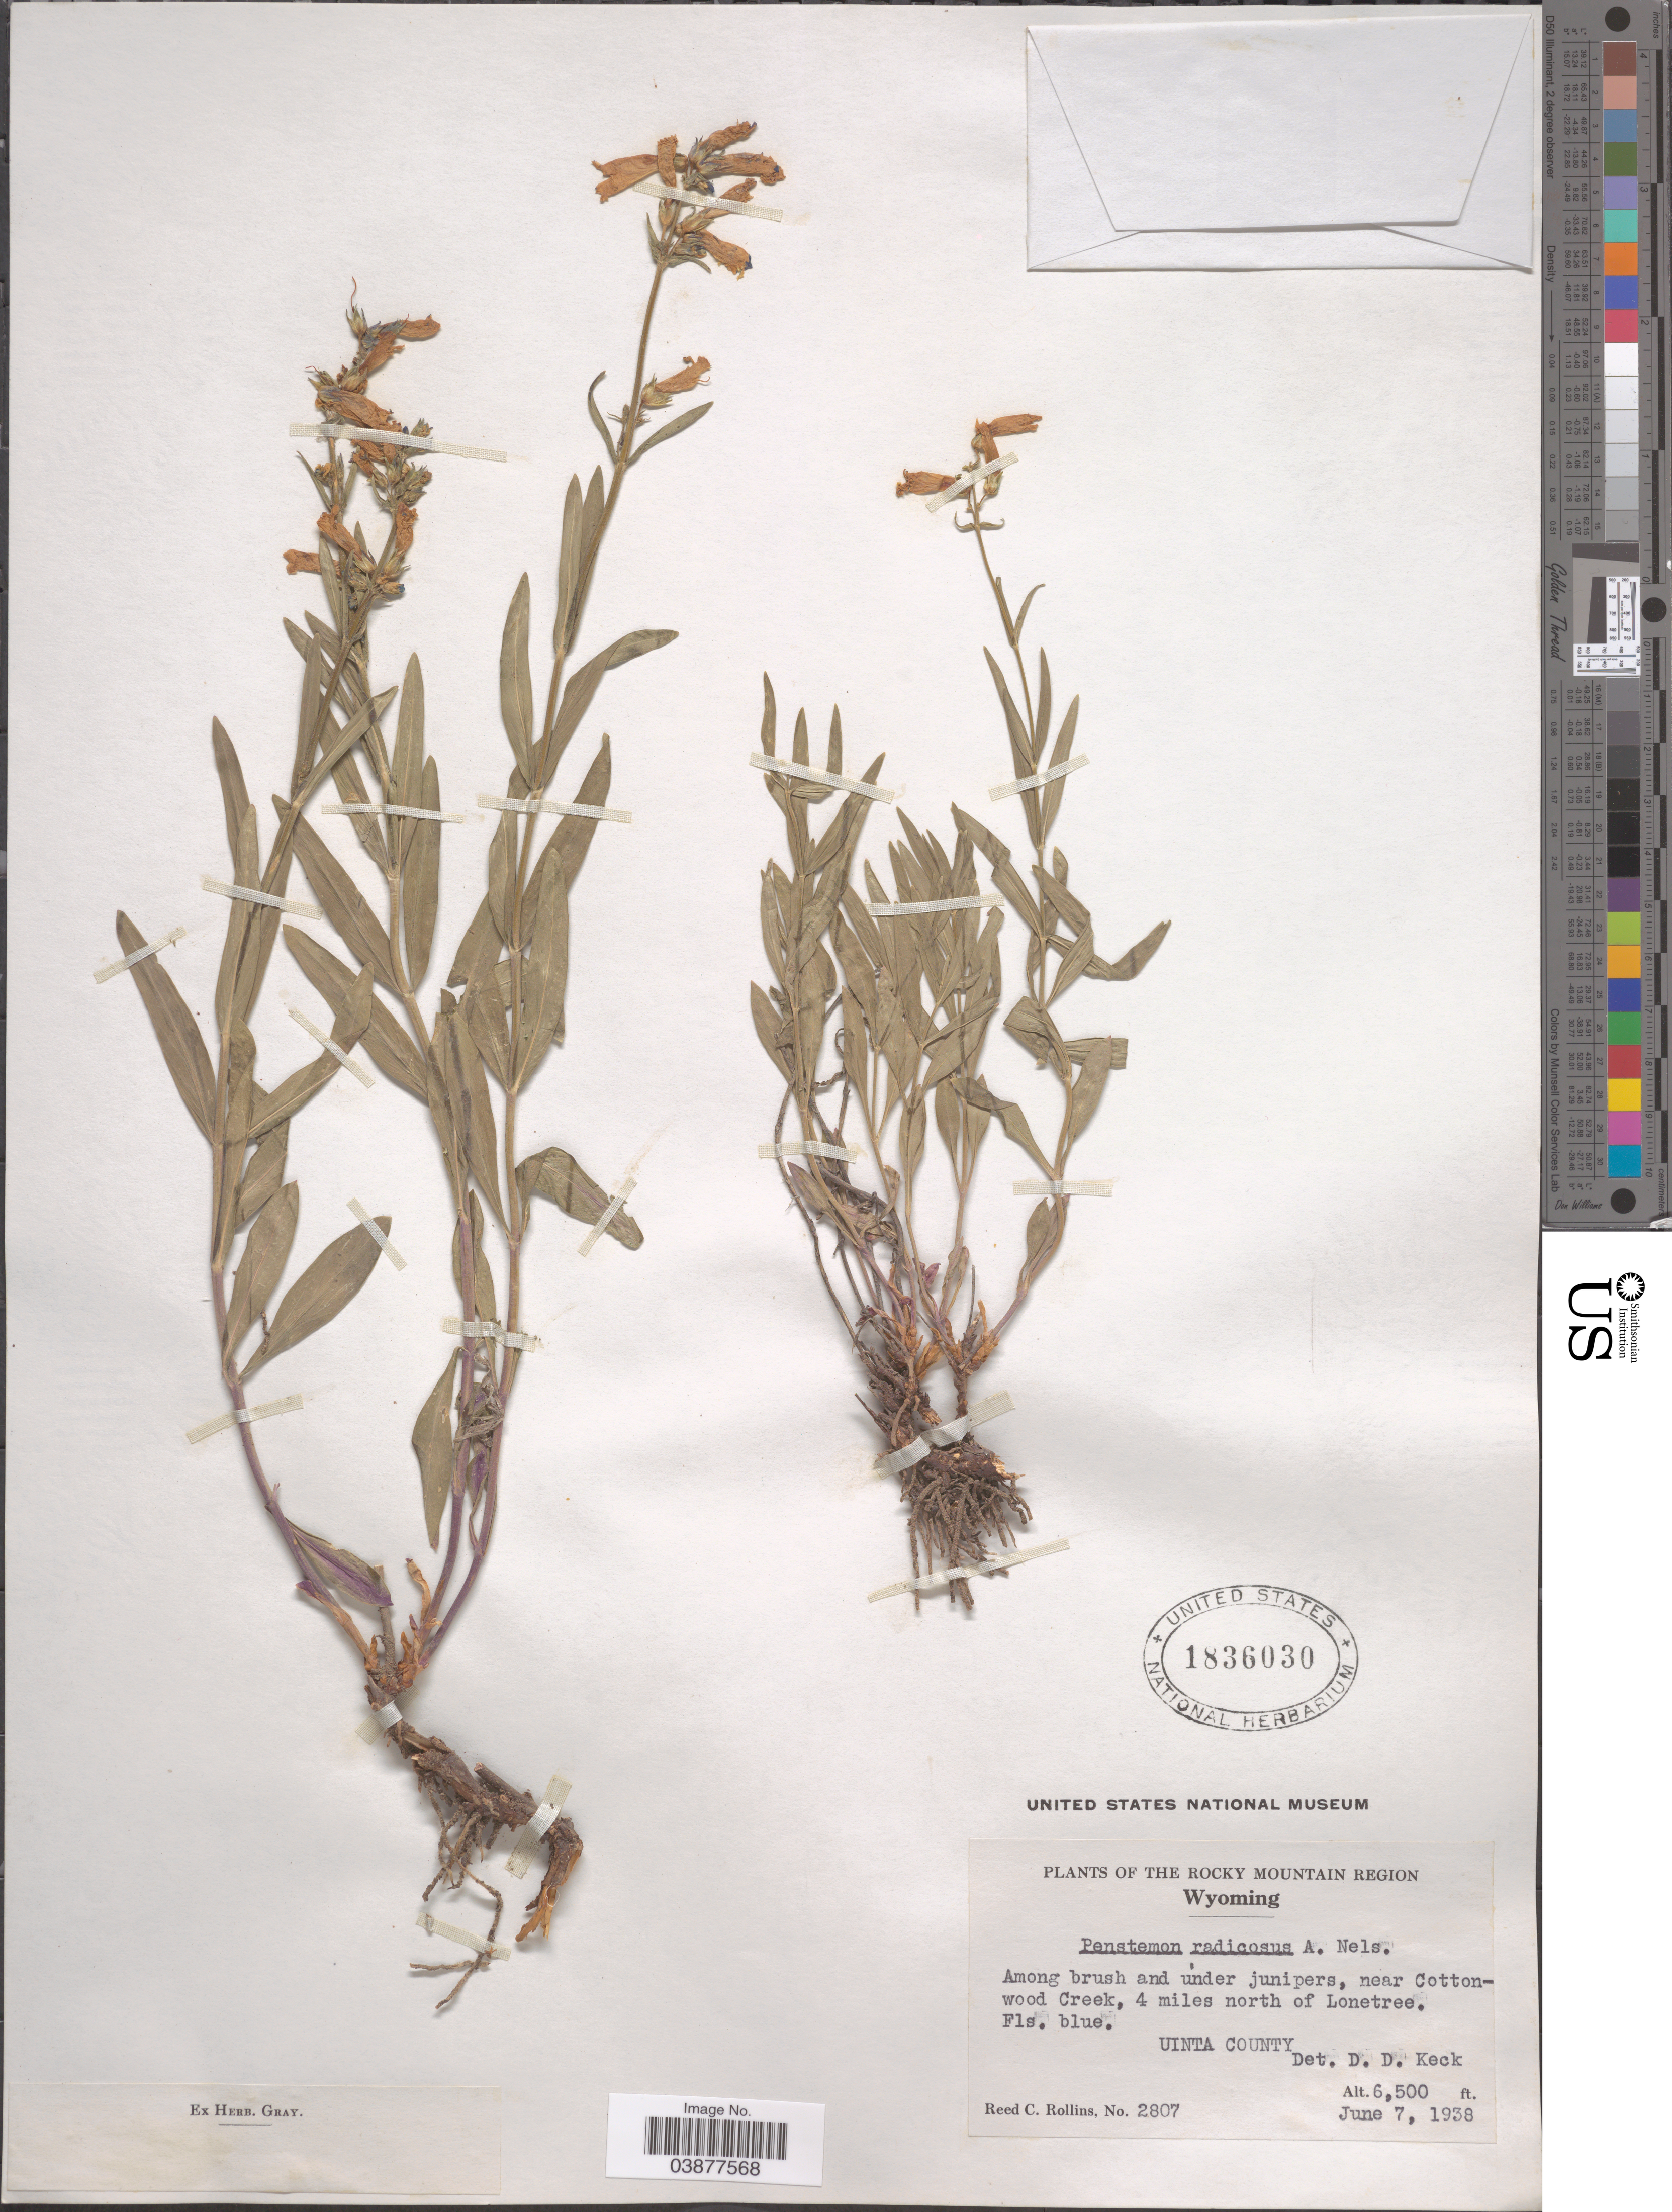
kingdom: Plantae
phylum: Tracheophyta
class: Magnoliopsida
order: Lamiales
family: Plantaginaceae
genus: Penstemon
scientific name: Penstemon radicosus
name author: A. Nelson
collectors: R. C. Rollins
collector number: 2807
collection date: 1938-06-07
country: United States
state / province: Wyoming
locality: Near Cottonwood Creek, 4 miles north of Lonetree. Uinta County.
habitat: among brush and under junipers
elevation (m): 1981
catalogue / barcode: US 1836030